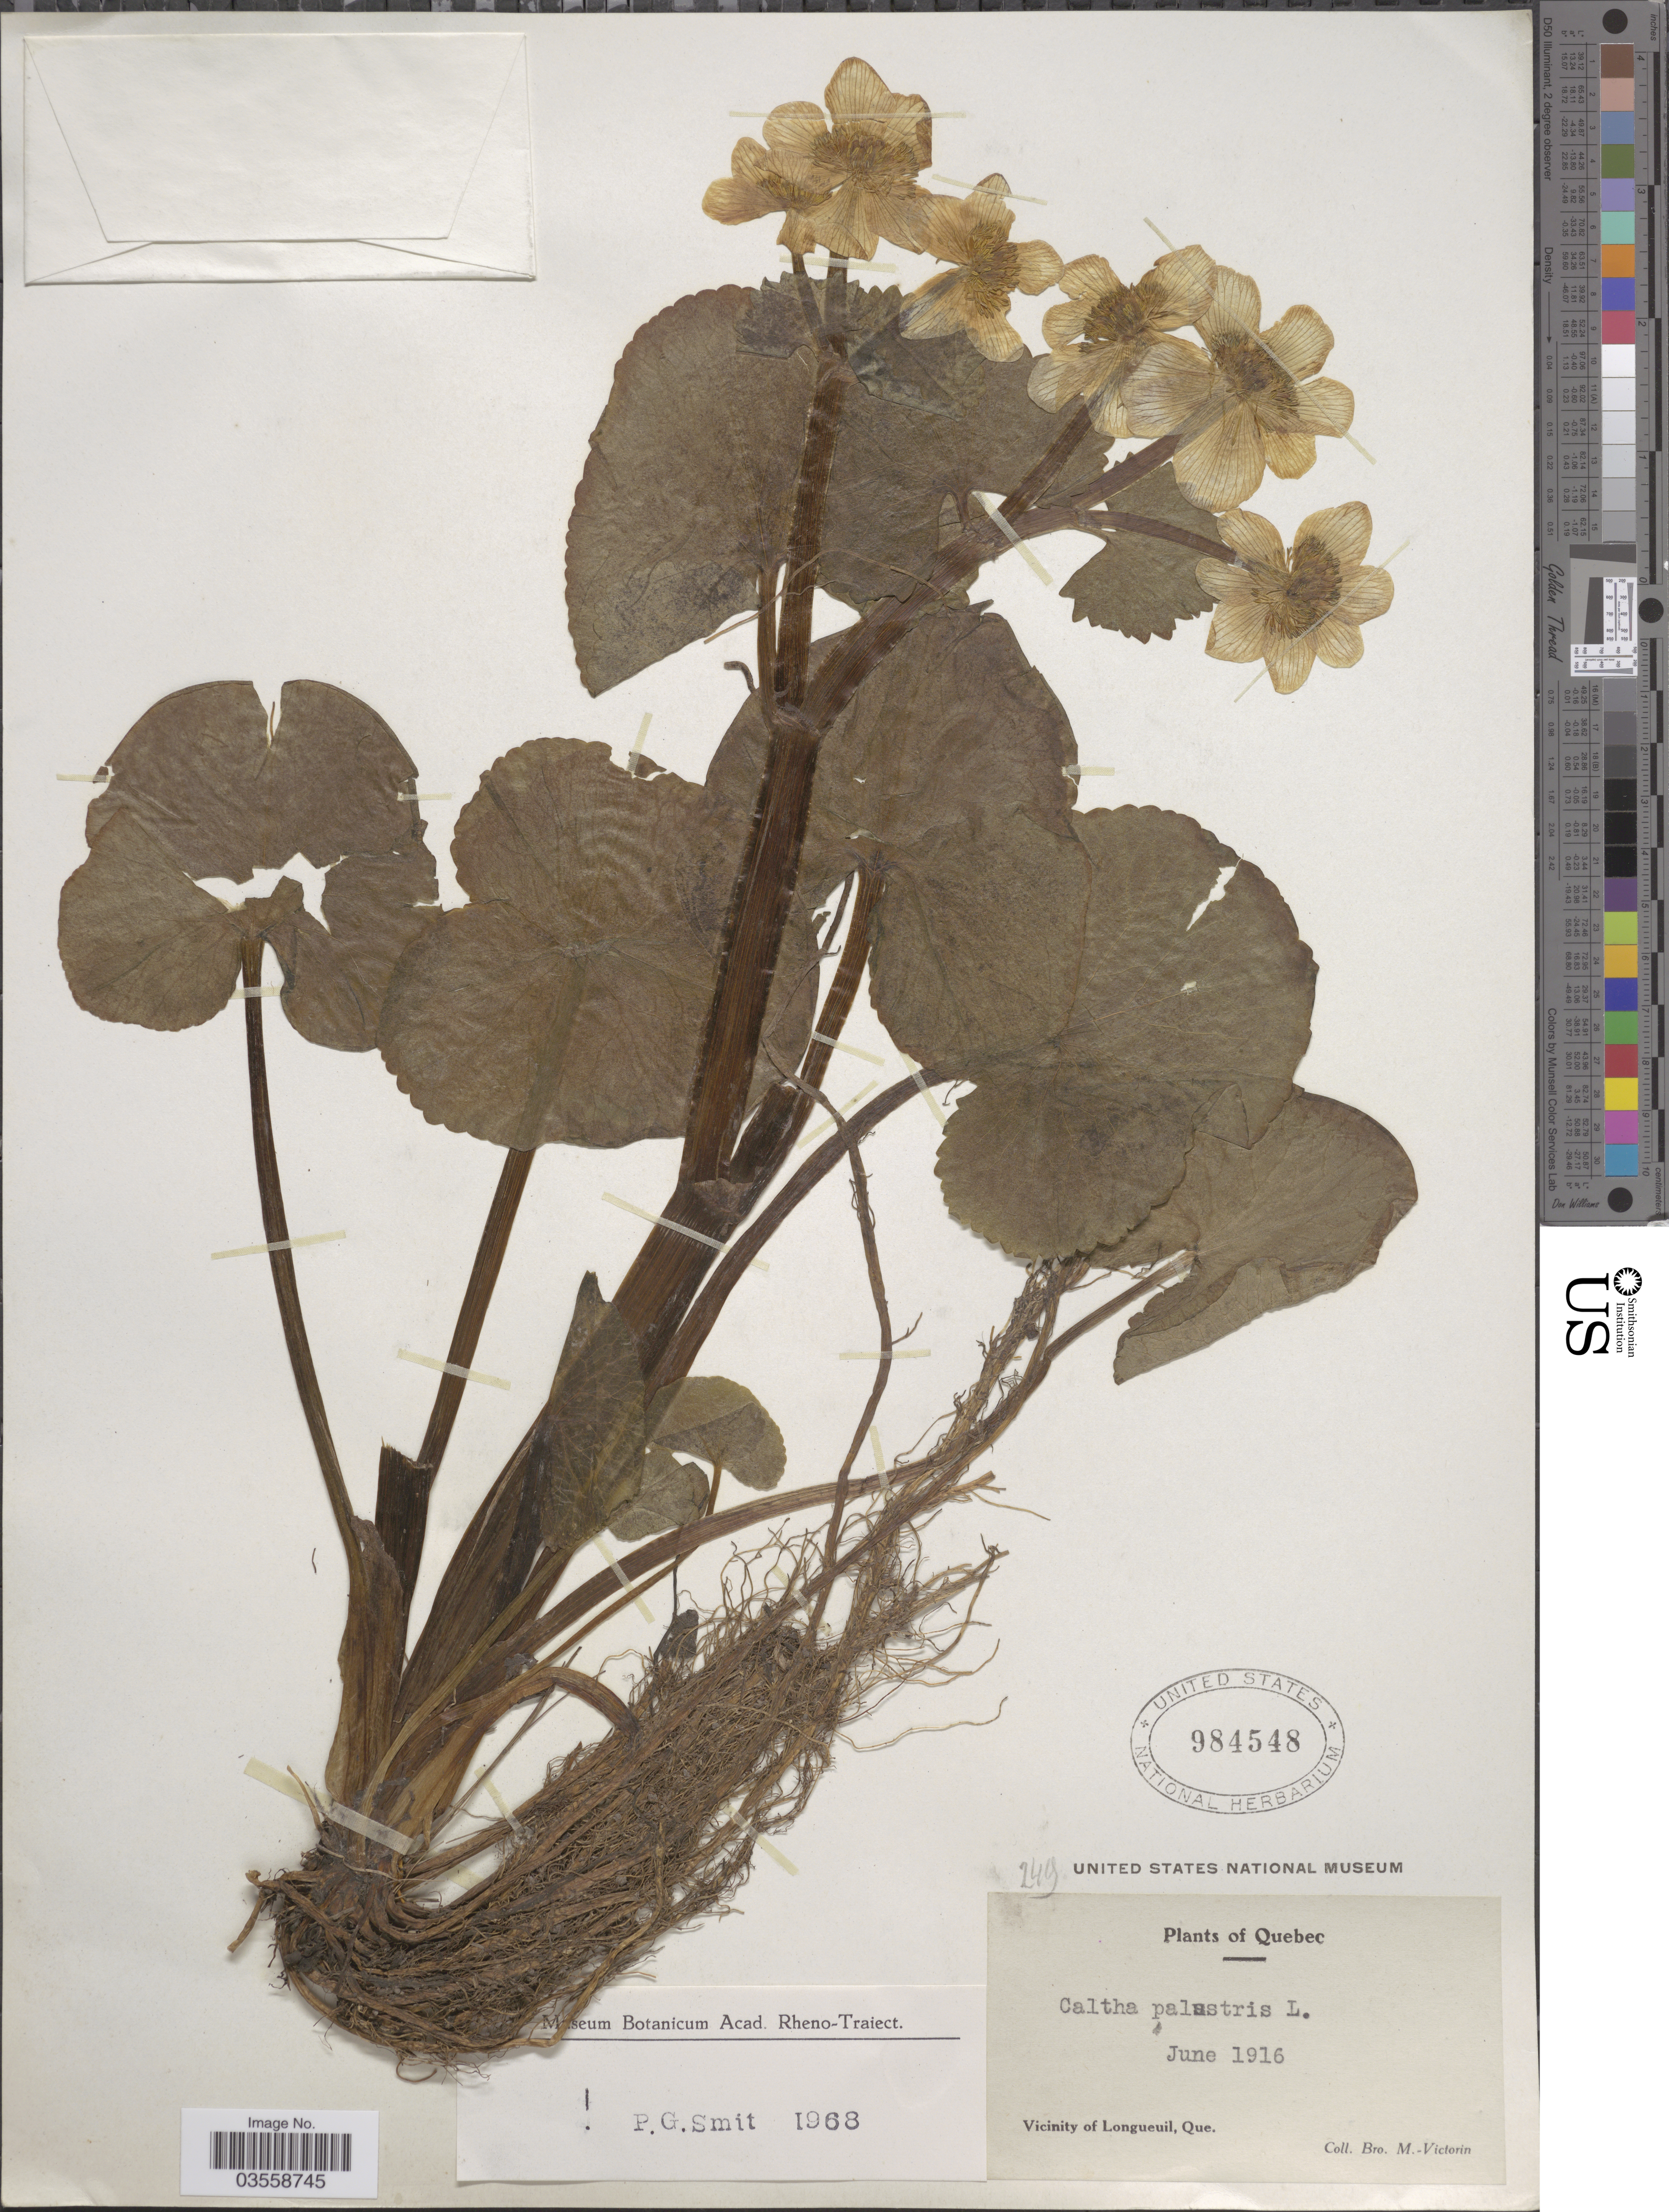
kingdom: Plantae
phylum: Tracheophyta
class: Magnoliopsida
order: Ranunculales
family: Ranunculaceae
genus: Caltha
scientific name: Caltha palustris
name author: L.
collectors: Fr. Marie-Victorin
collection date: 1916-06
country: Canada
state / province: Quebec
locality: Vicinity of Longueuil.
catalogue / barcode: US 984548